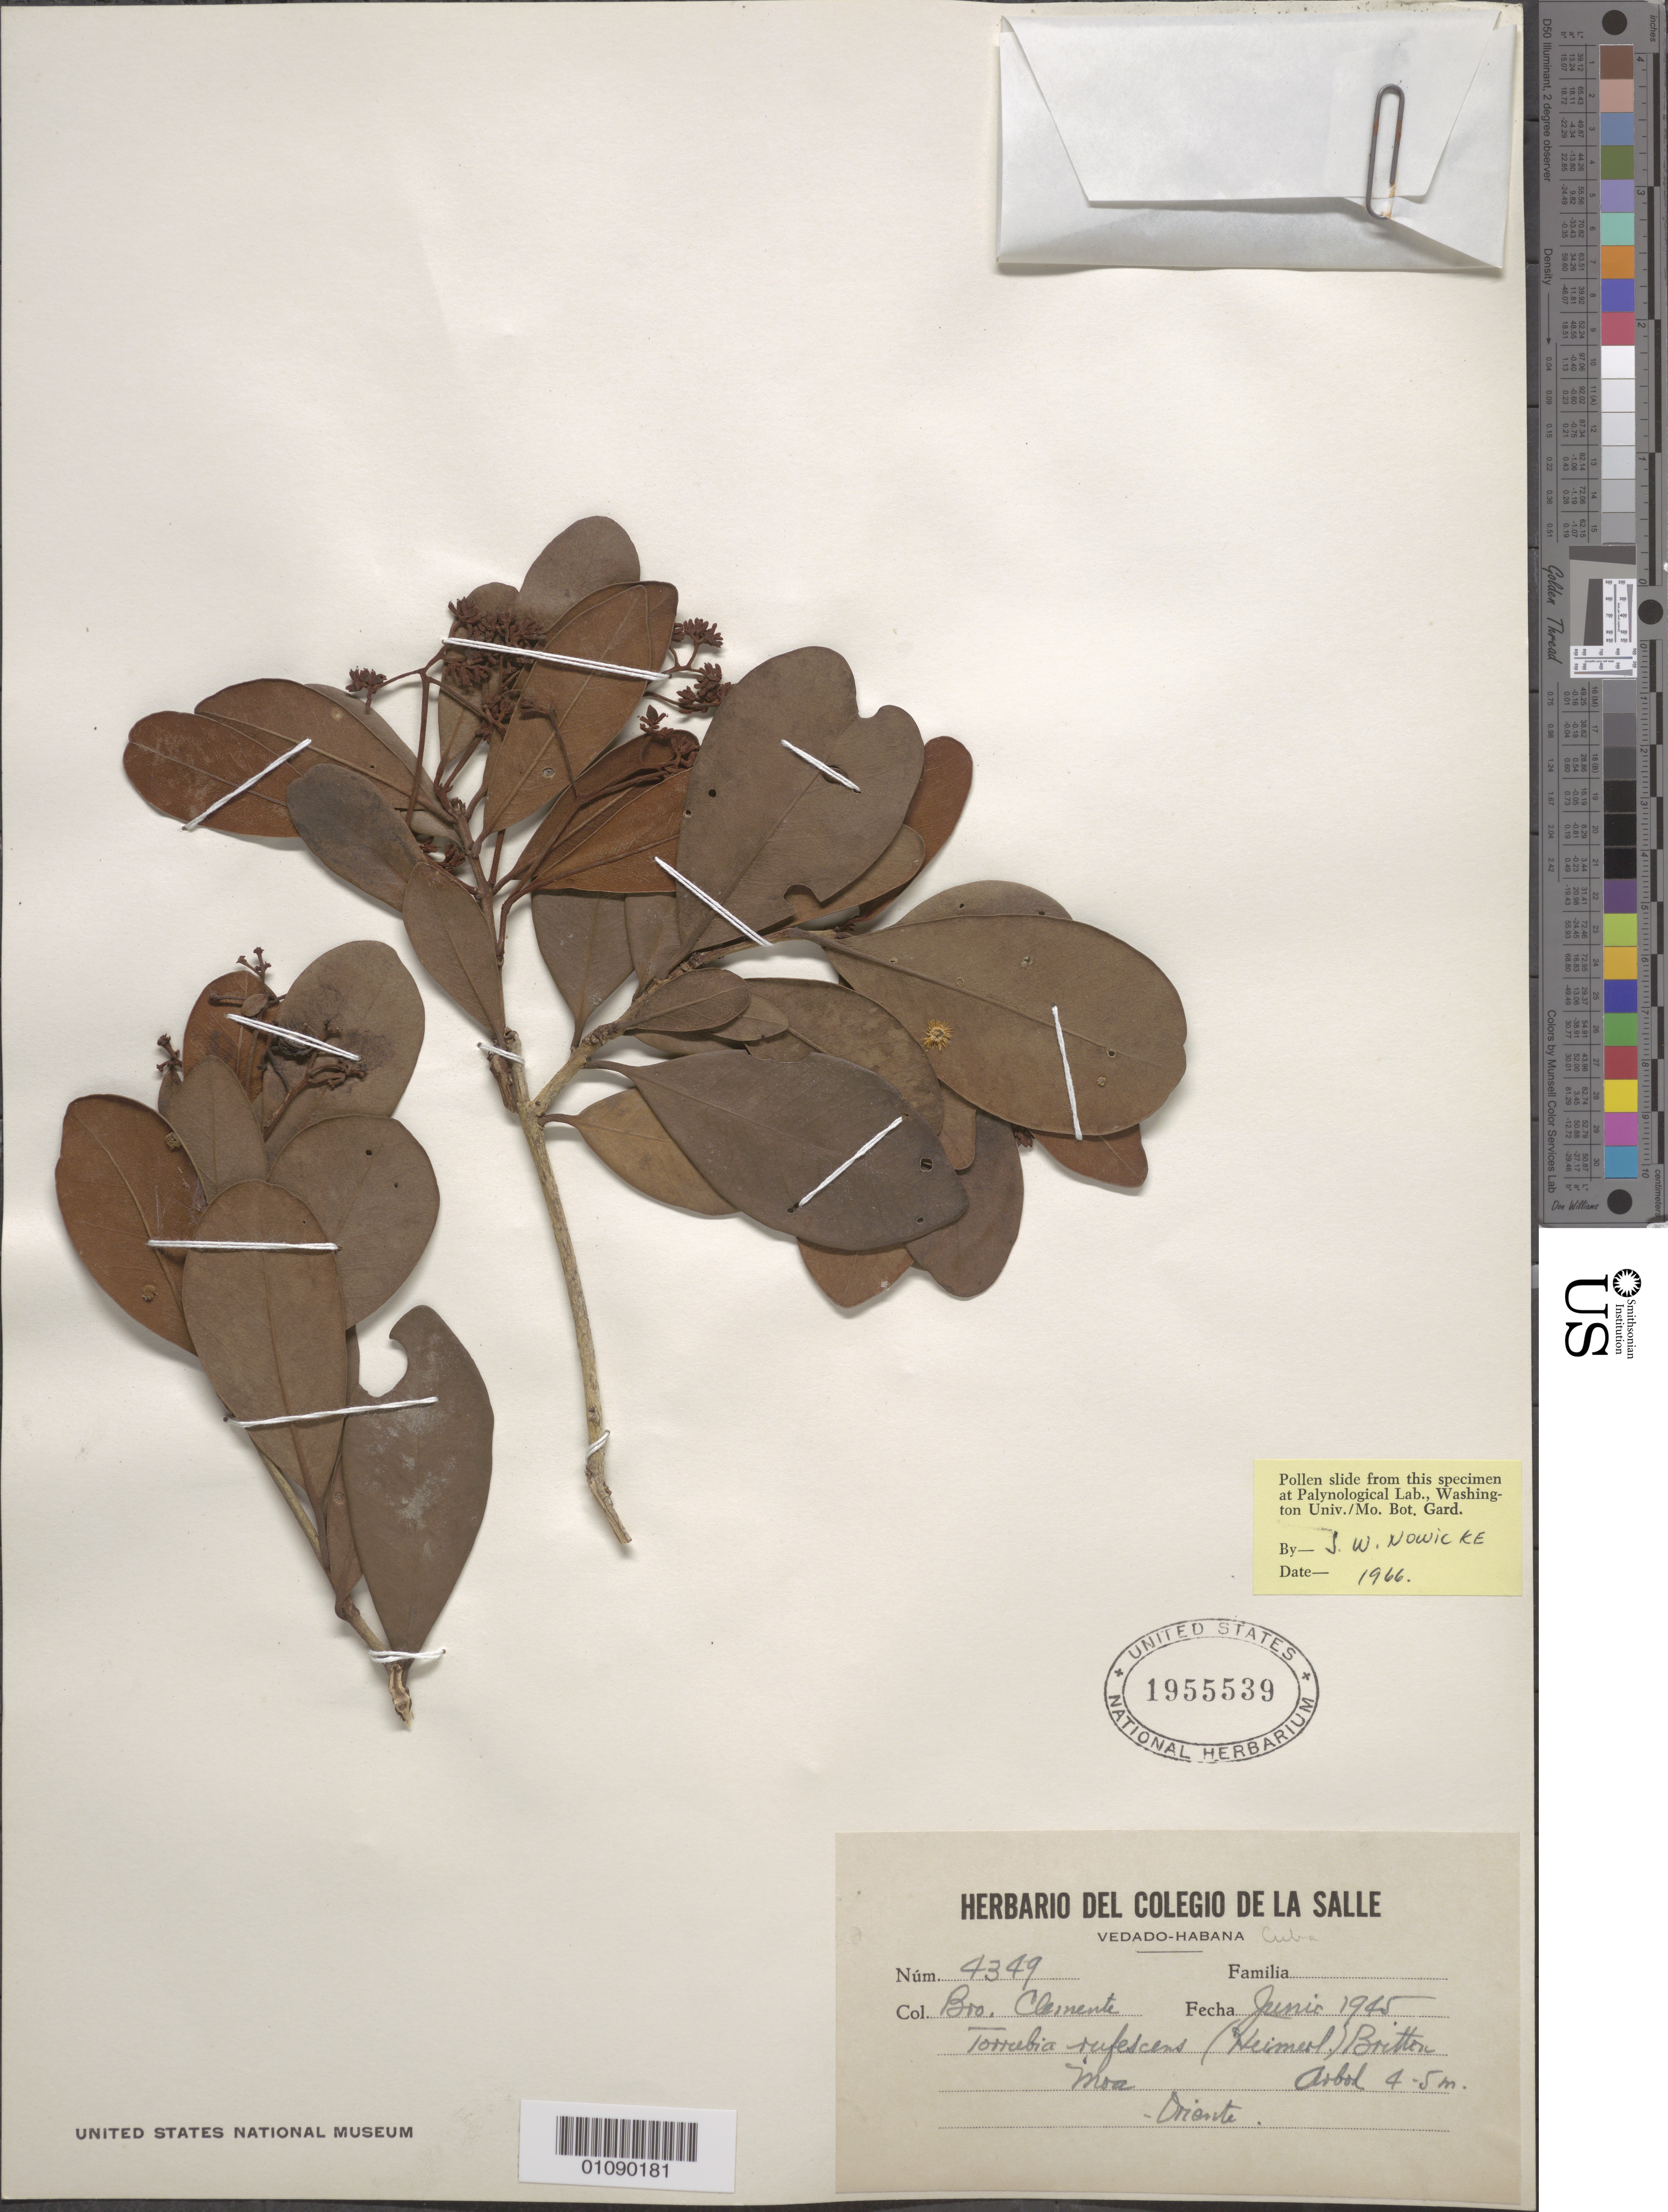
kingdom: Plantae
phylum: Tracheophyta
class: Magnoliopsida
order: Caryophyllales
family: Nyctaginaceae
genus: Guapira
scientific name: Guapira rufescens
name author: (Griseb.) Lundell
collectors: Bro. Clemente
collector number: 4349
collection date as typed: Jun 1945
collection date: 1945-06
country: Cuba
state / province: Holguín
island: Cuba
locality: Oriente, Moa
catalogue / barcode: US 1955539